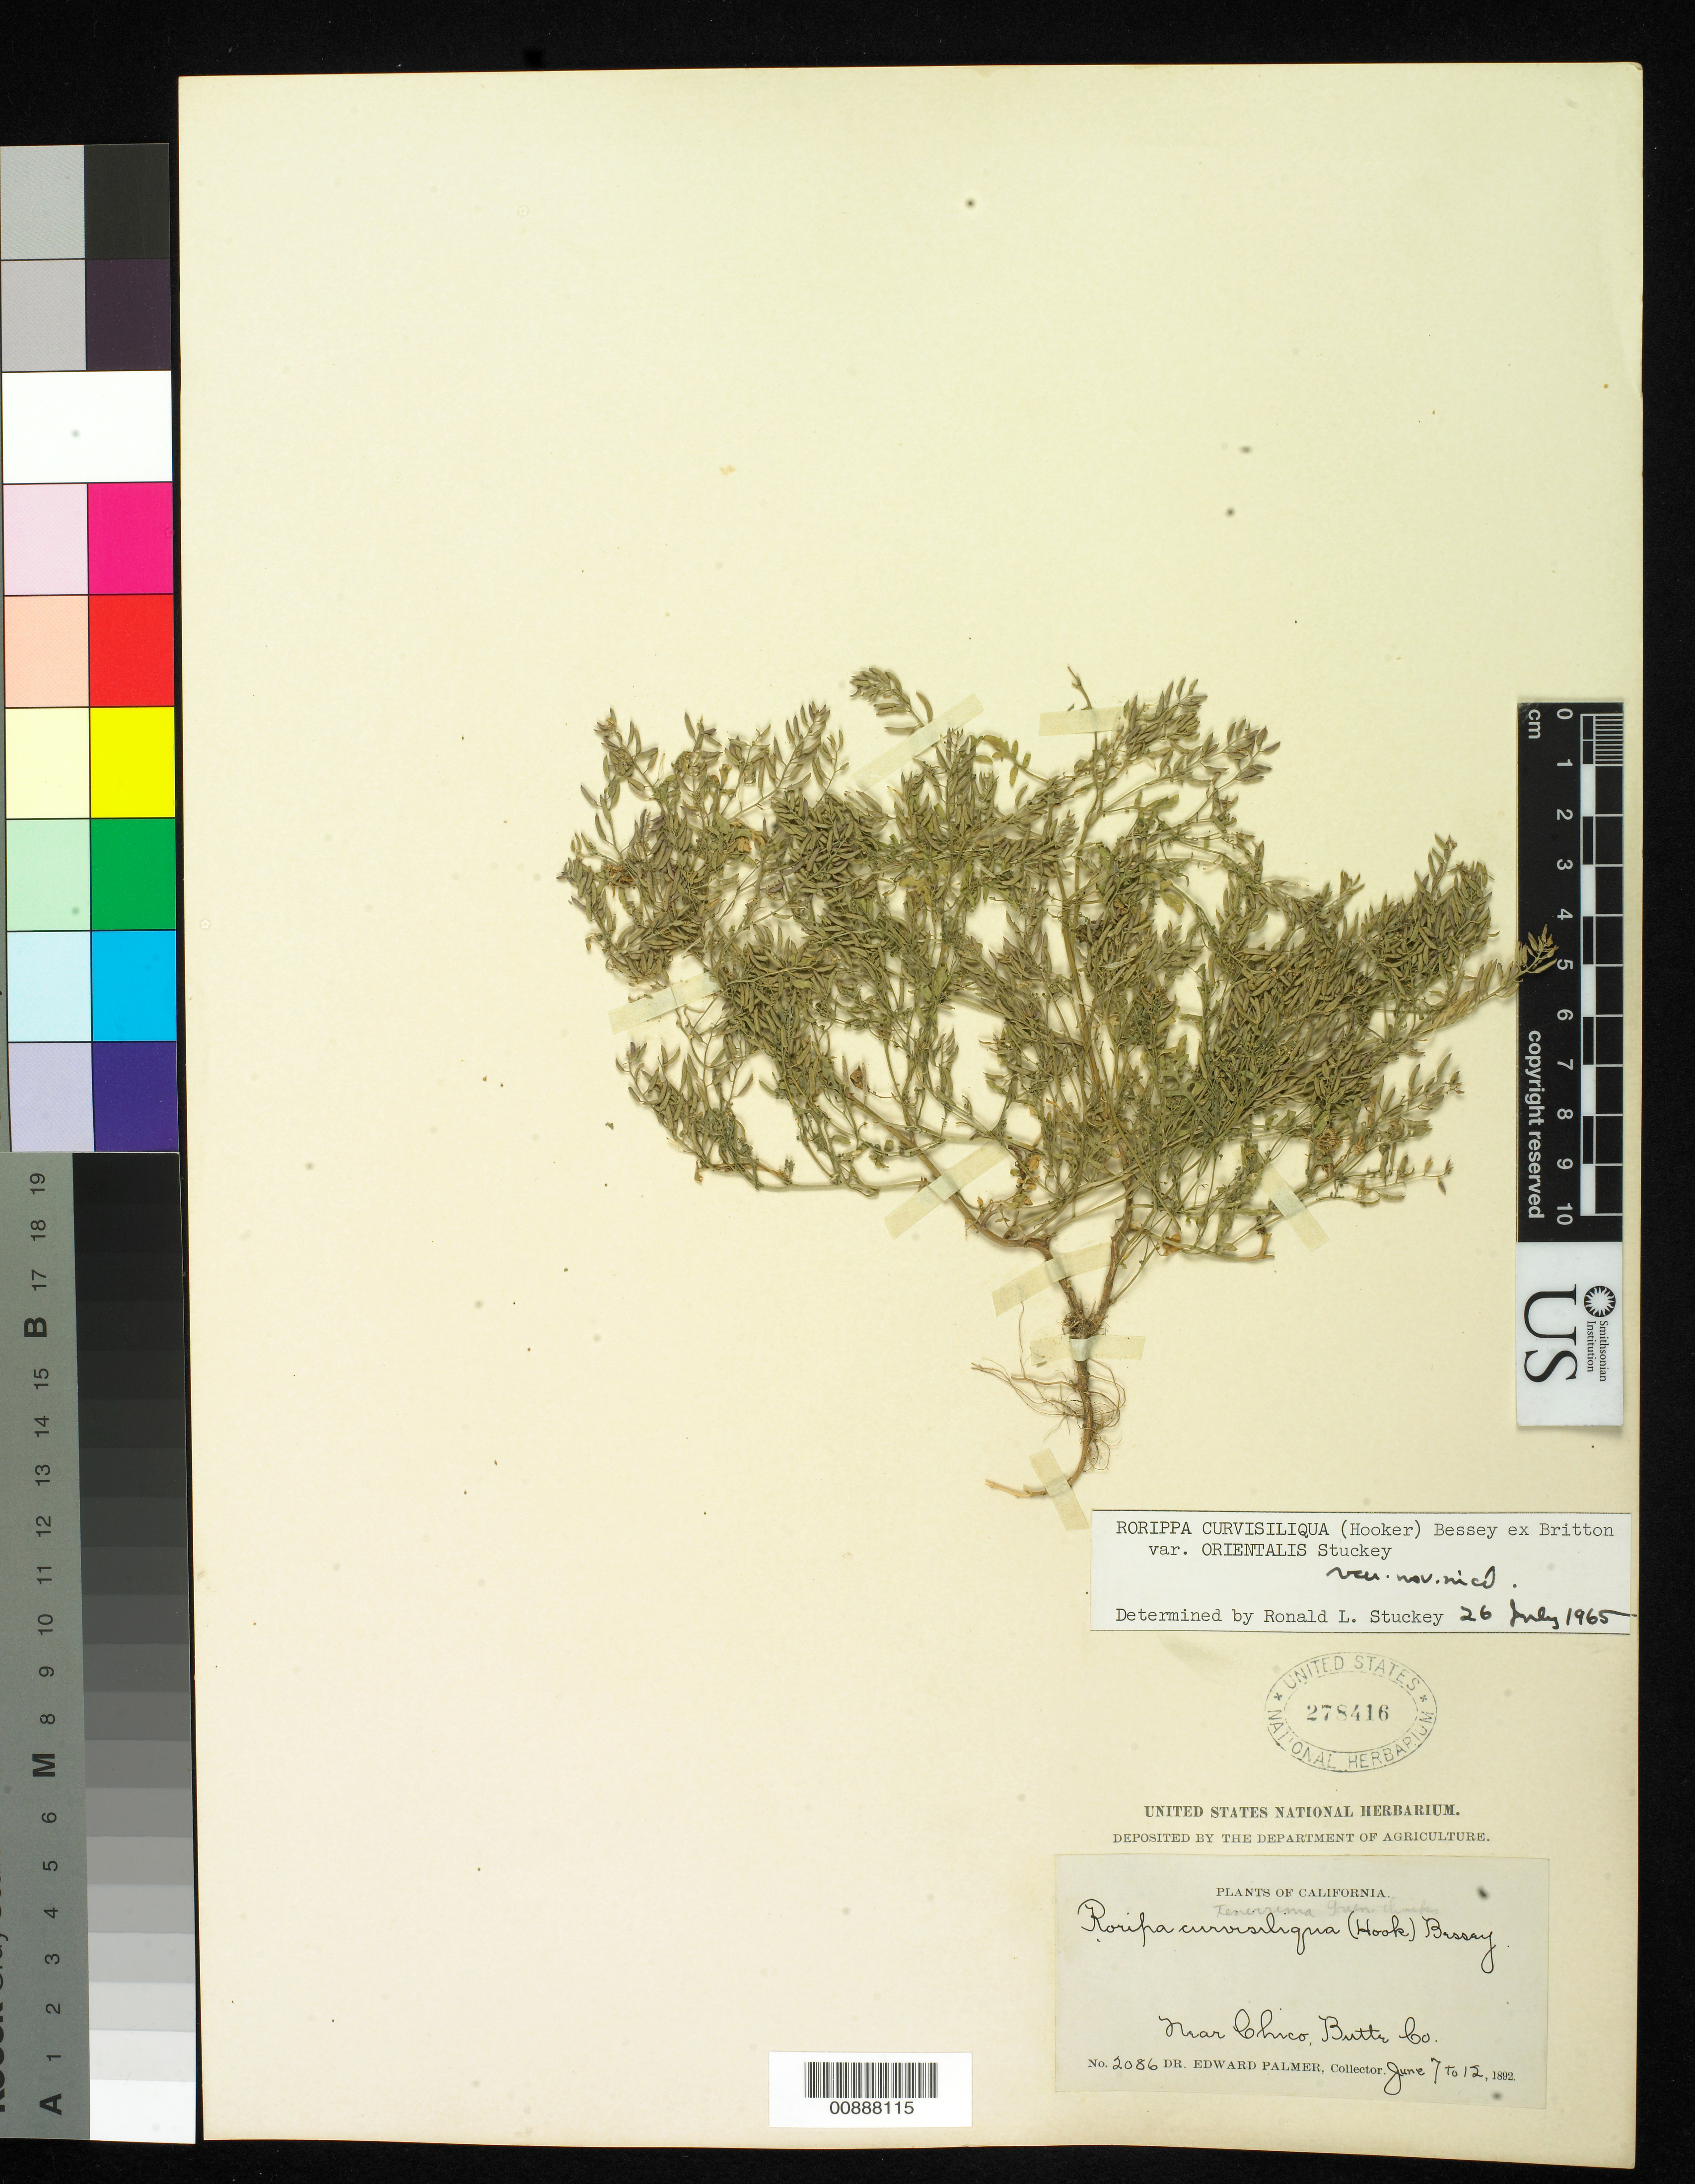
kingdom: Plantae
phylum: Tracheophyta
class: Magnoliopsida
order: Brassicales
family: Brassicaceae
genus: Rorippa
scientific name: Rorippa curvisiliqua var. orientalis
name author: Stuckey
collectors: E. Palmer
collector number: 2086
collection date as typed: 07 Jun 1892 to 12 Jun 1892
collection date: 1892-06-07/1892-06-12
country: United States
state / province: California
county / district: Butte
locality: Near Chico, Butte County, California.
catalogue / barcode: US 278416